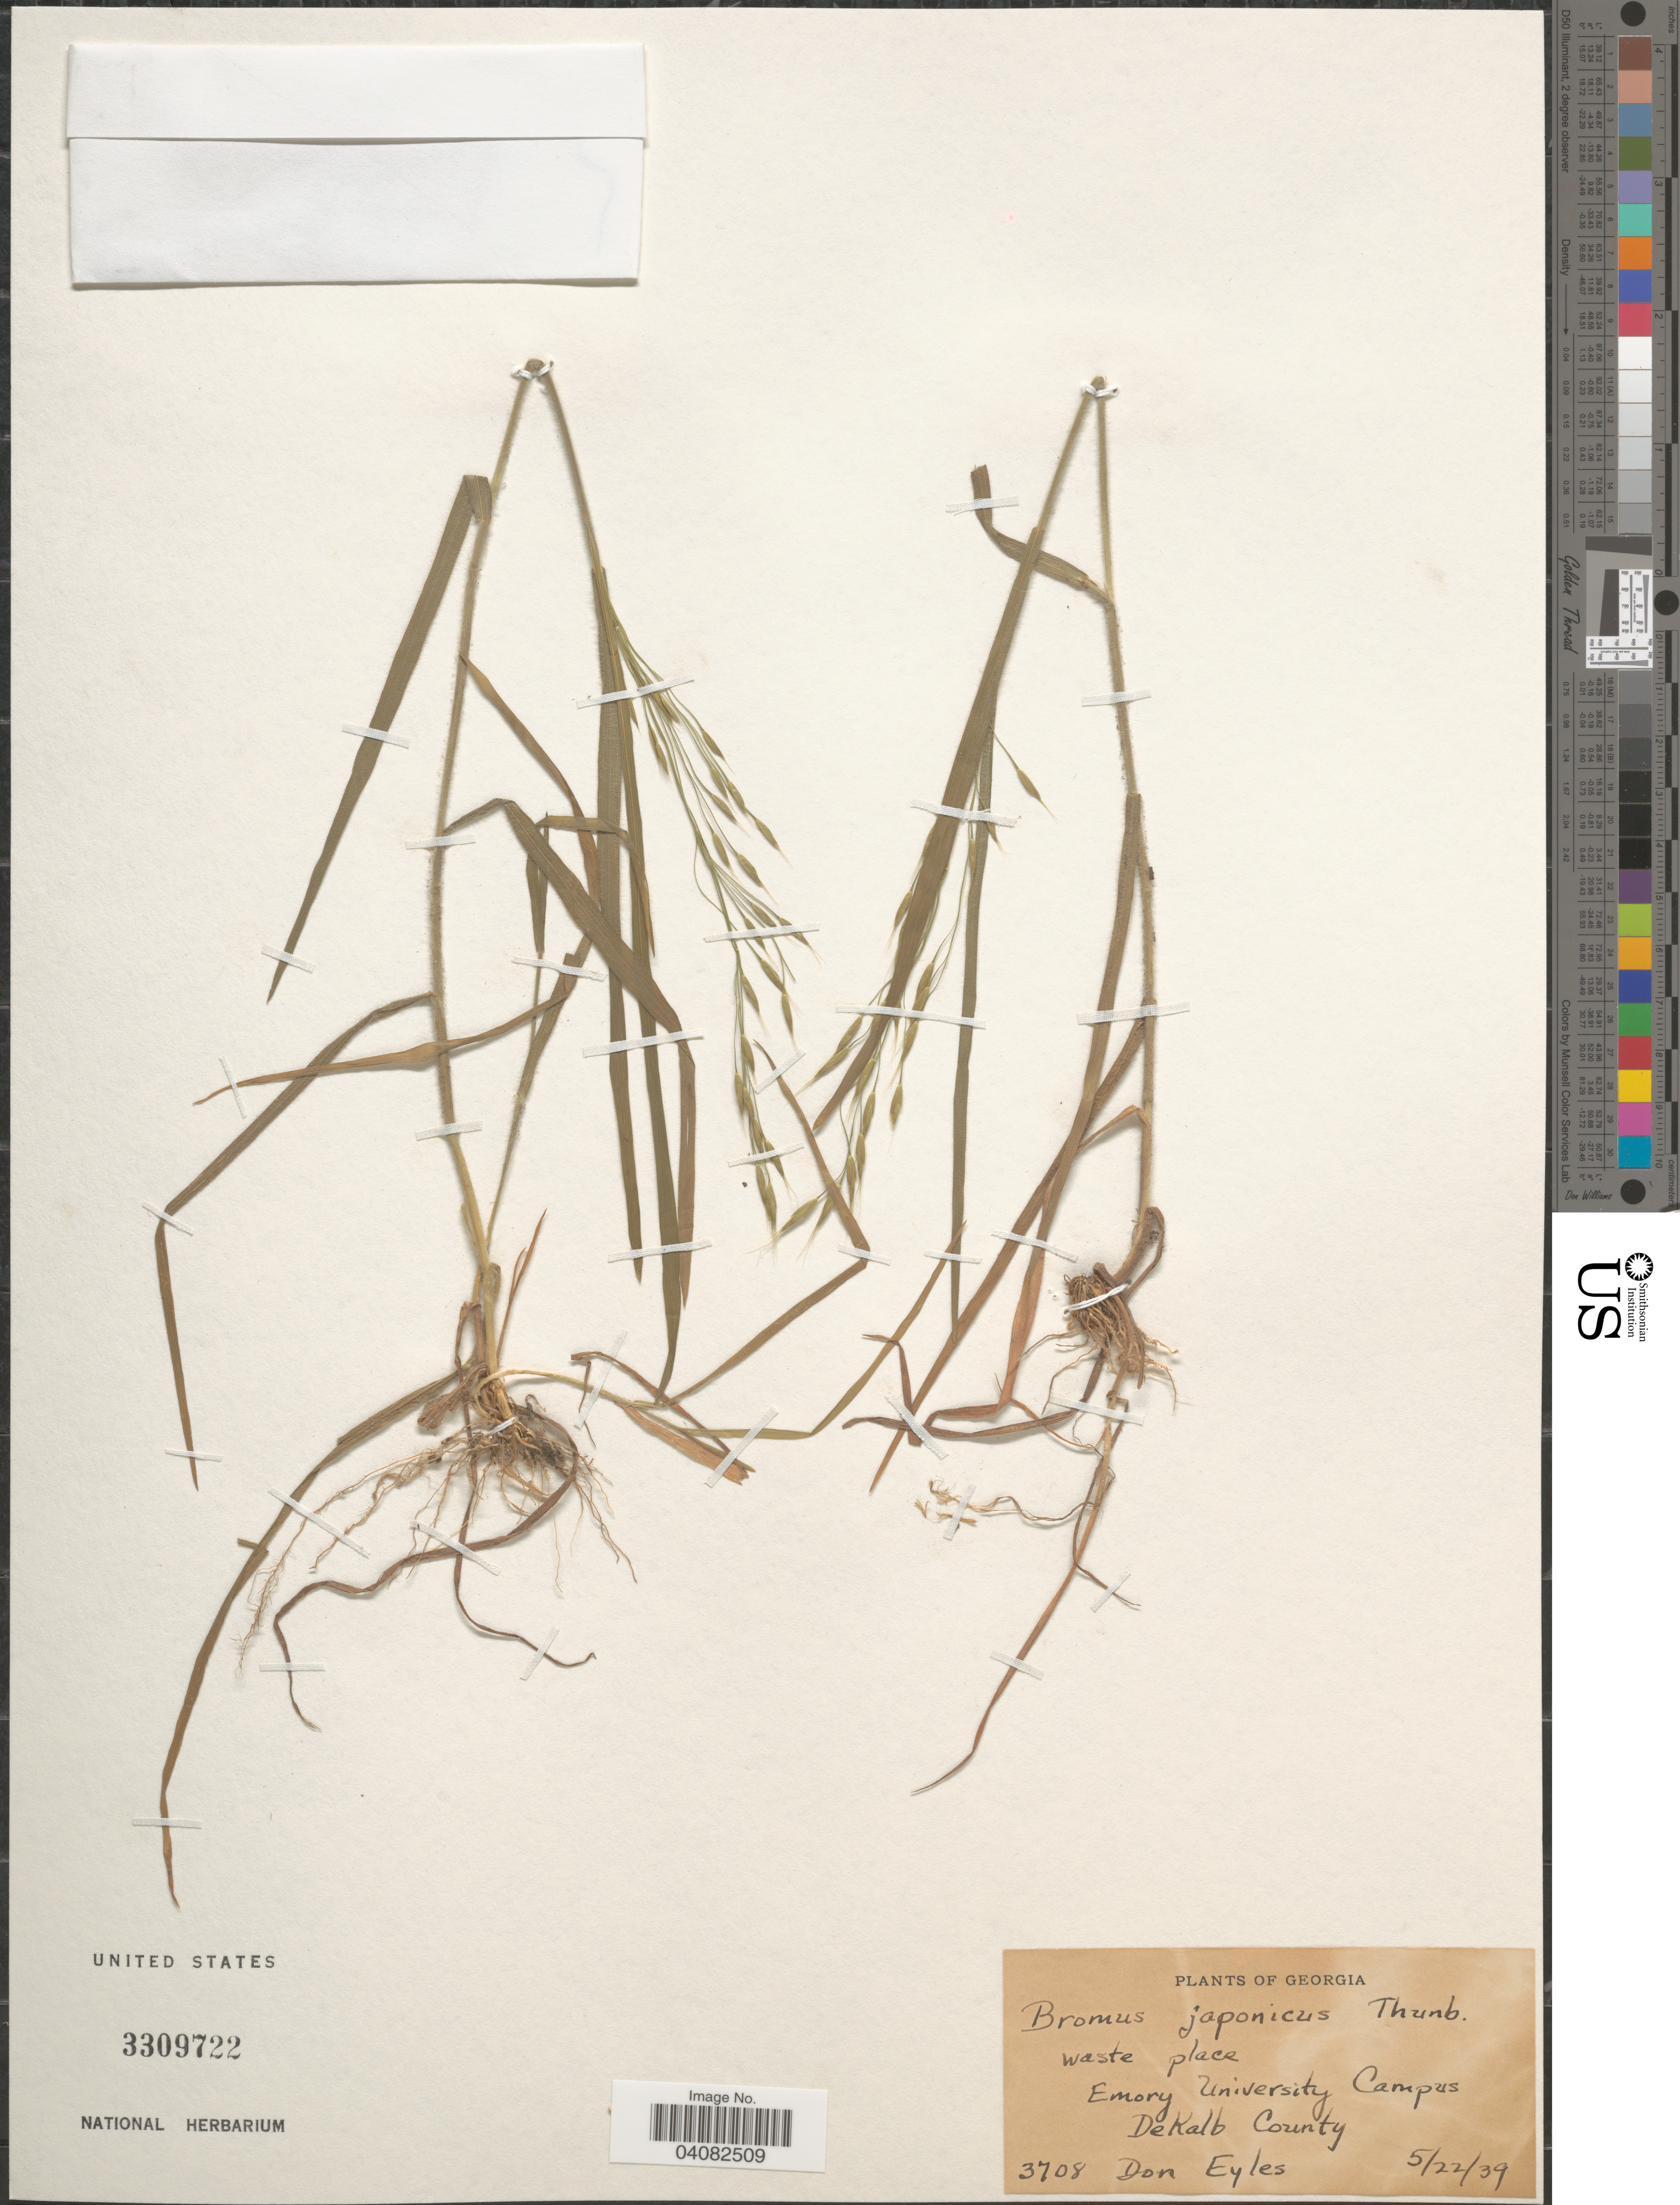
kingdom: Plantae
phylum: Tracheophyta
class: Liliopsida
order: Poales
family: Poaceae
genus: Bromus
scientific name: Bromus intermedius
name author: Gussone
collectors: D. Eyles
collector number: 3708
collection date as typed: Transcribed d/m/y: 22/5/39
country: United States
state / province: Georgia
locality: Emory University Campus. DeKalb County.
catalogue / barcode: US 3309722